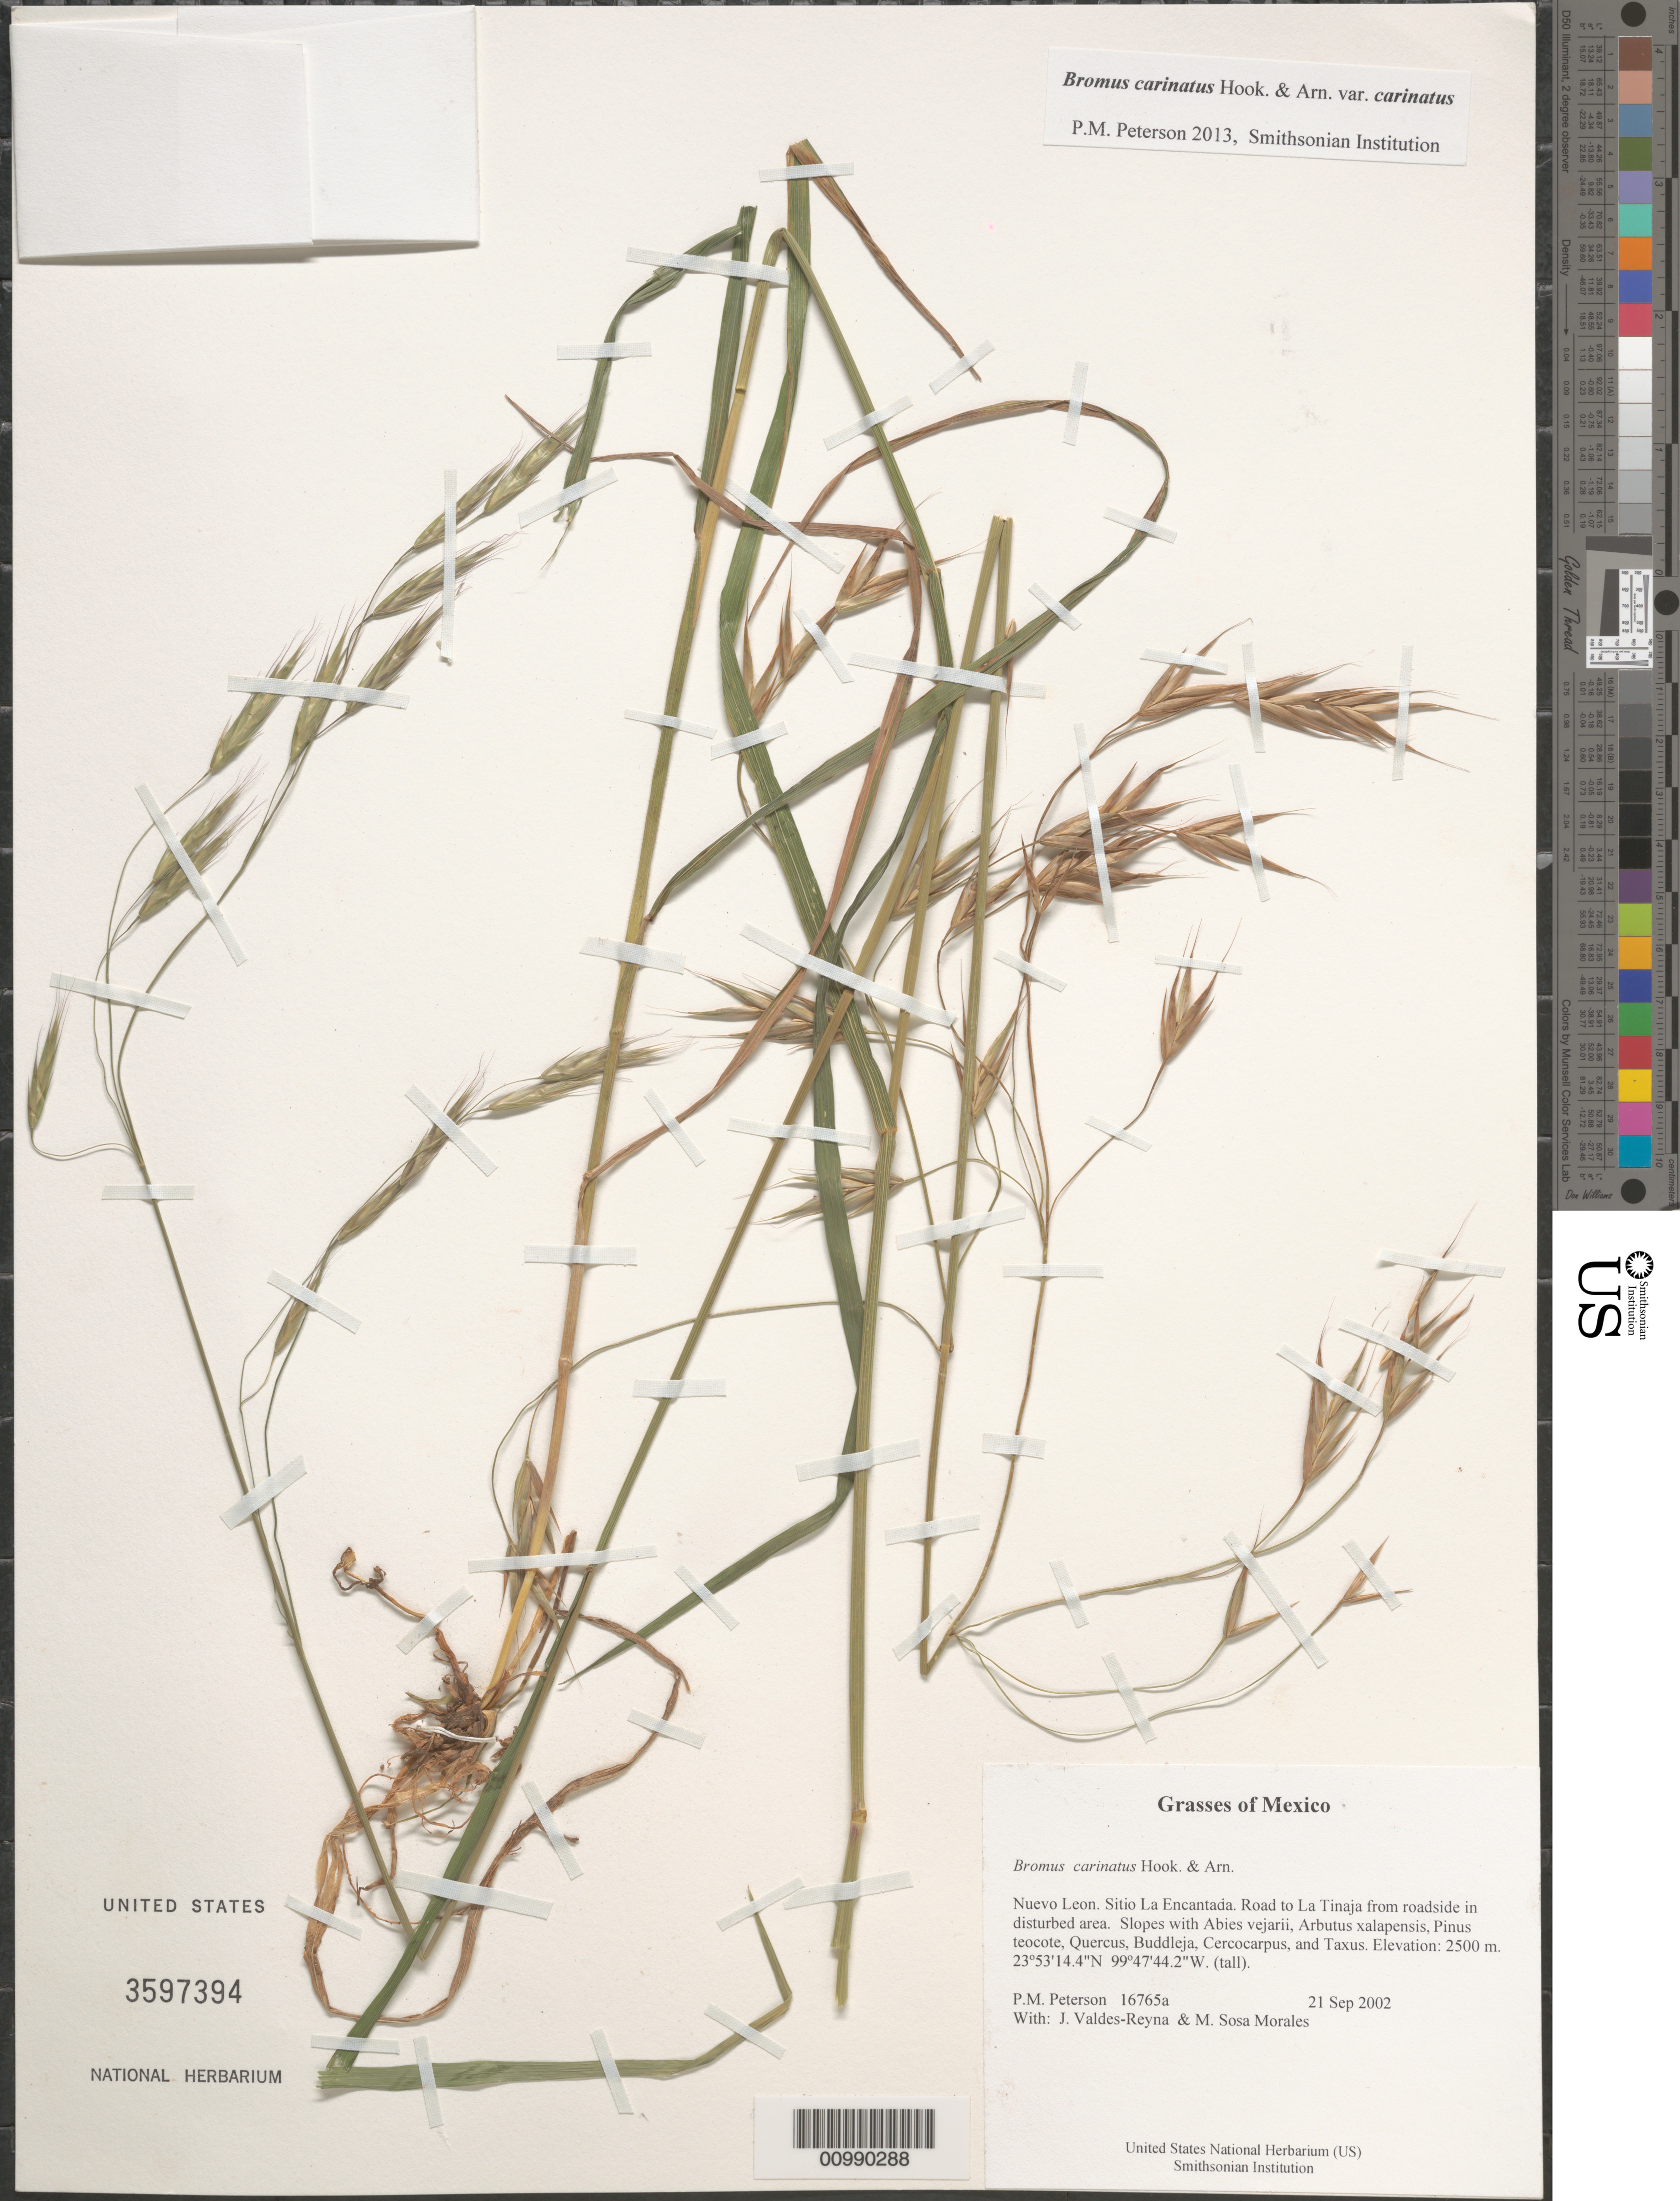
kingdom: Plantae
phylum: Tracheophyta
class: Liliopsida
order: Poales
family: Poaceae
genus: Bromus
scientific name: Bromus carinatus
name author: Hook. & Arn.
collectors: P. M. Peterson, J. Valdés-Reyna & M. Sosa Morales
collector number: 16765a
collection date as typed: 21 Sep 2002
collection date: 2002-09-21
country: Mexico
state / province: Nuevo León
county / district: Sitio La Encantada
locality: Road to La Tinaja from roadside in disturbed area. Slopes with Abies vejarii, Arbutus xalapensis, Pinus teocote, Quercus, Buddleja, Cercocarpus, and Taxus.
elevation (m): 2500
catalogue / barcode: US 3597394